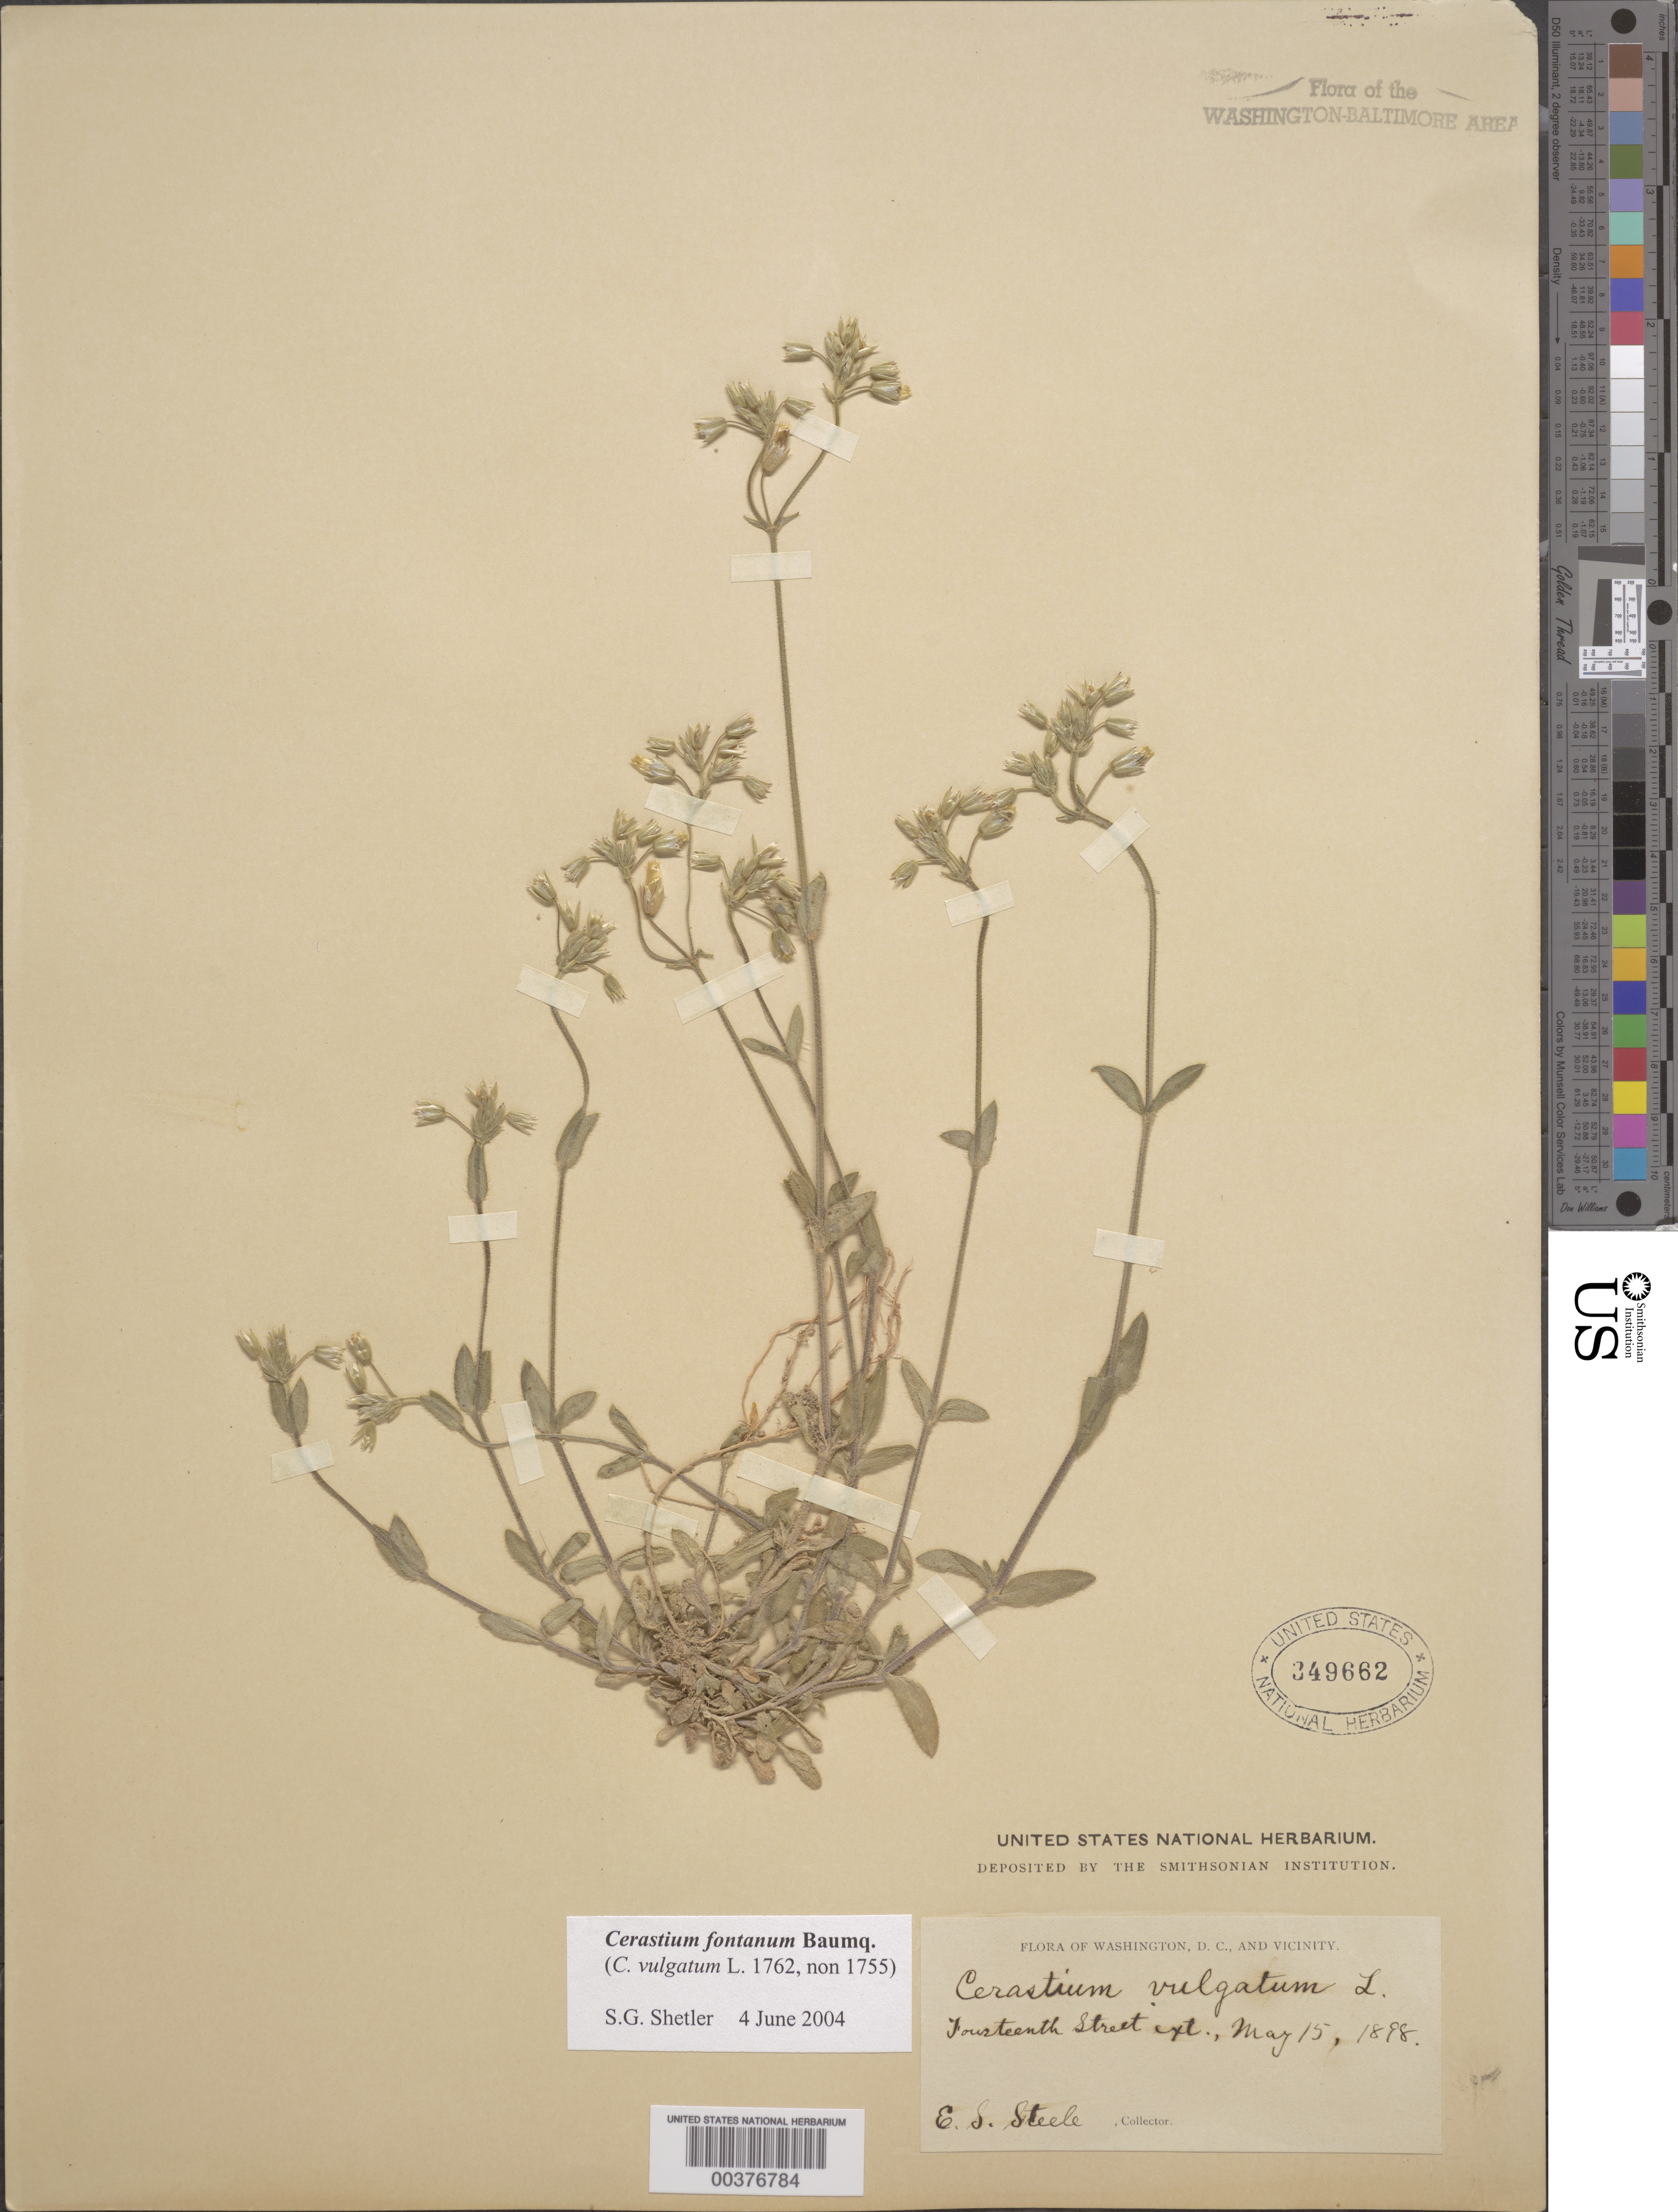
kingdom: Plantae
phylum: Tracheophyta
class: Magnoliopsida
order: Caryophyllales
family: Caryophyllaceae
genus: Cerastium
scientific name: Cerastium fontanum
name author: Baumg.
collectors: E. Steele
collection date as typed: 15 May 1898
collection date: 1898-05-15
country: United States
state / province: District of Columbia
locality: Fourteenth St.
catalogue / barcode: US 349662